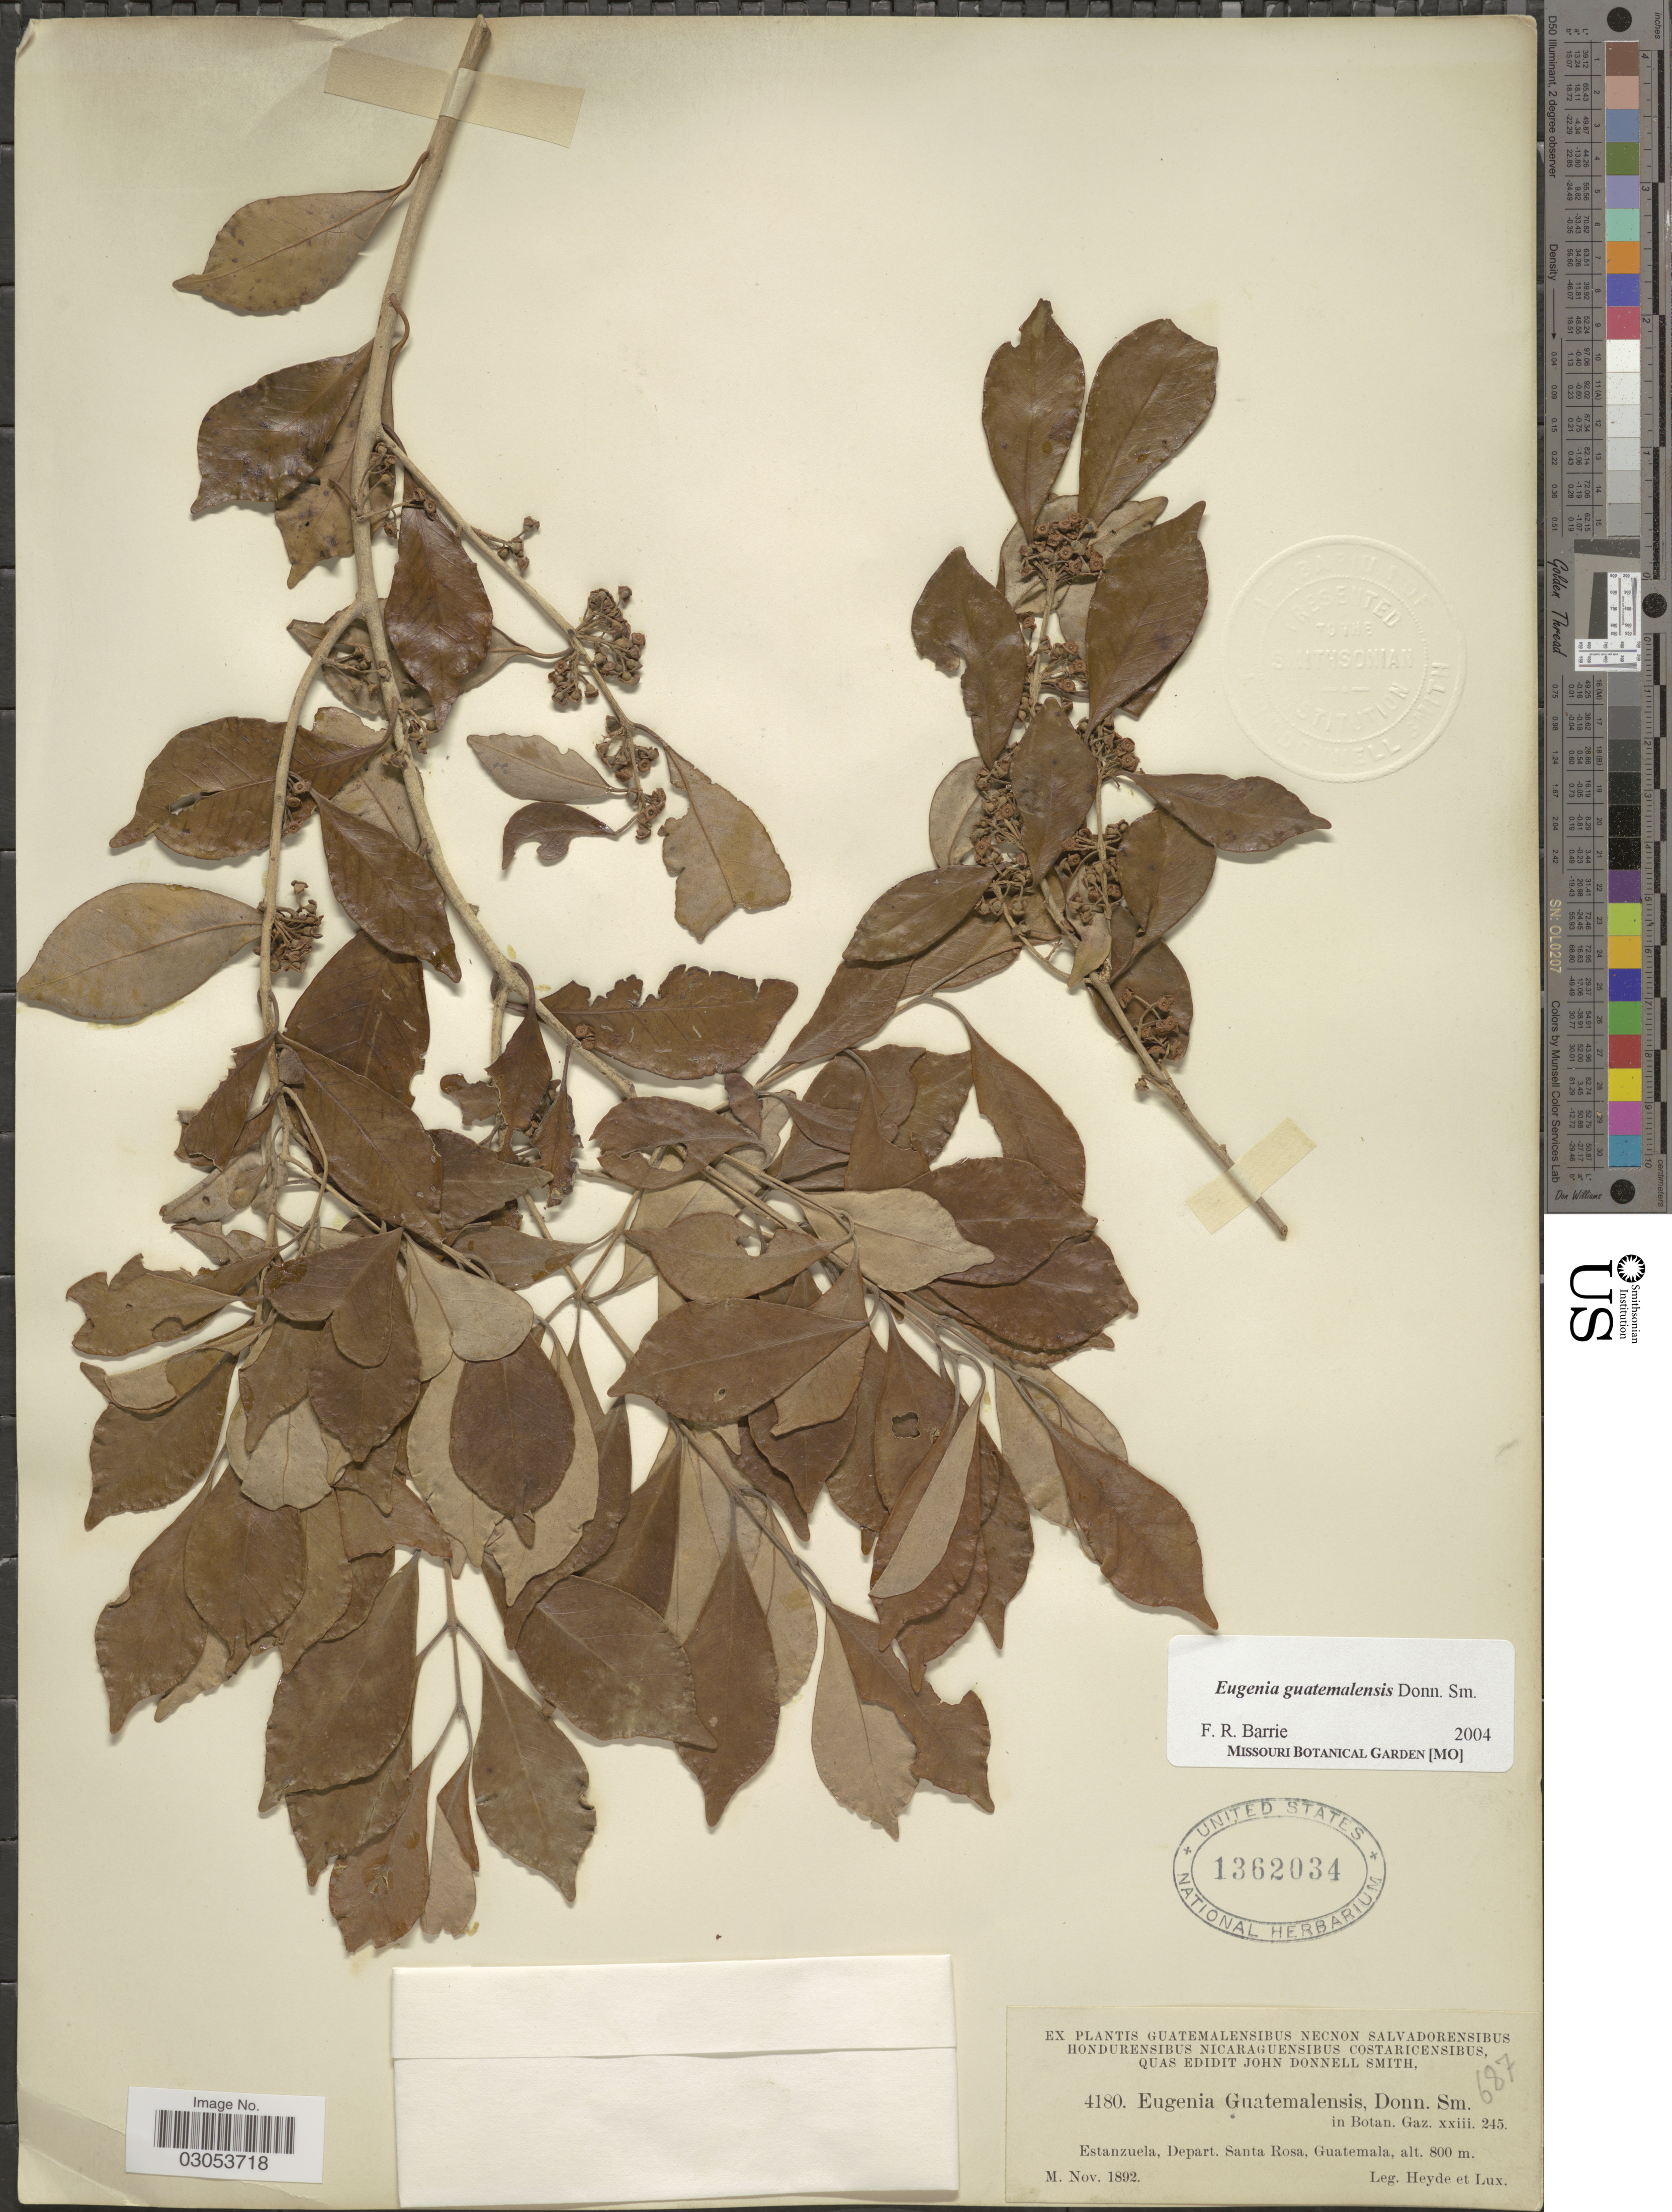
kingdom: Plantae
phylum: Tracheophyta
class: Magnoliopsida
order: Myrtales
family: Myrtaceae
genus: Eugenia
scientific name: Eugenia guatemalensis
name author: Donn. Sm.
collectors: Heyde & Lux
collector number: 4180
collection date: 1892-11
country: Guatemala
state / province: Santa Rosa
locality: Estanzuela, Depart. Santa Rosa.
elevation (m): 800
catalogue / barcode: US 1362034